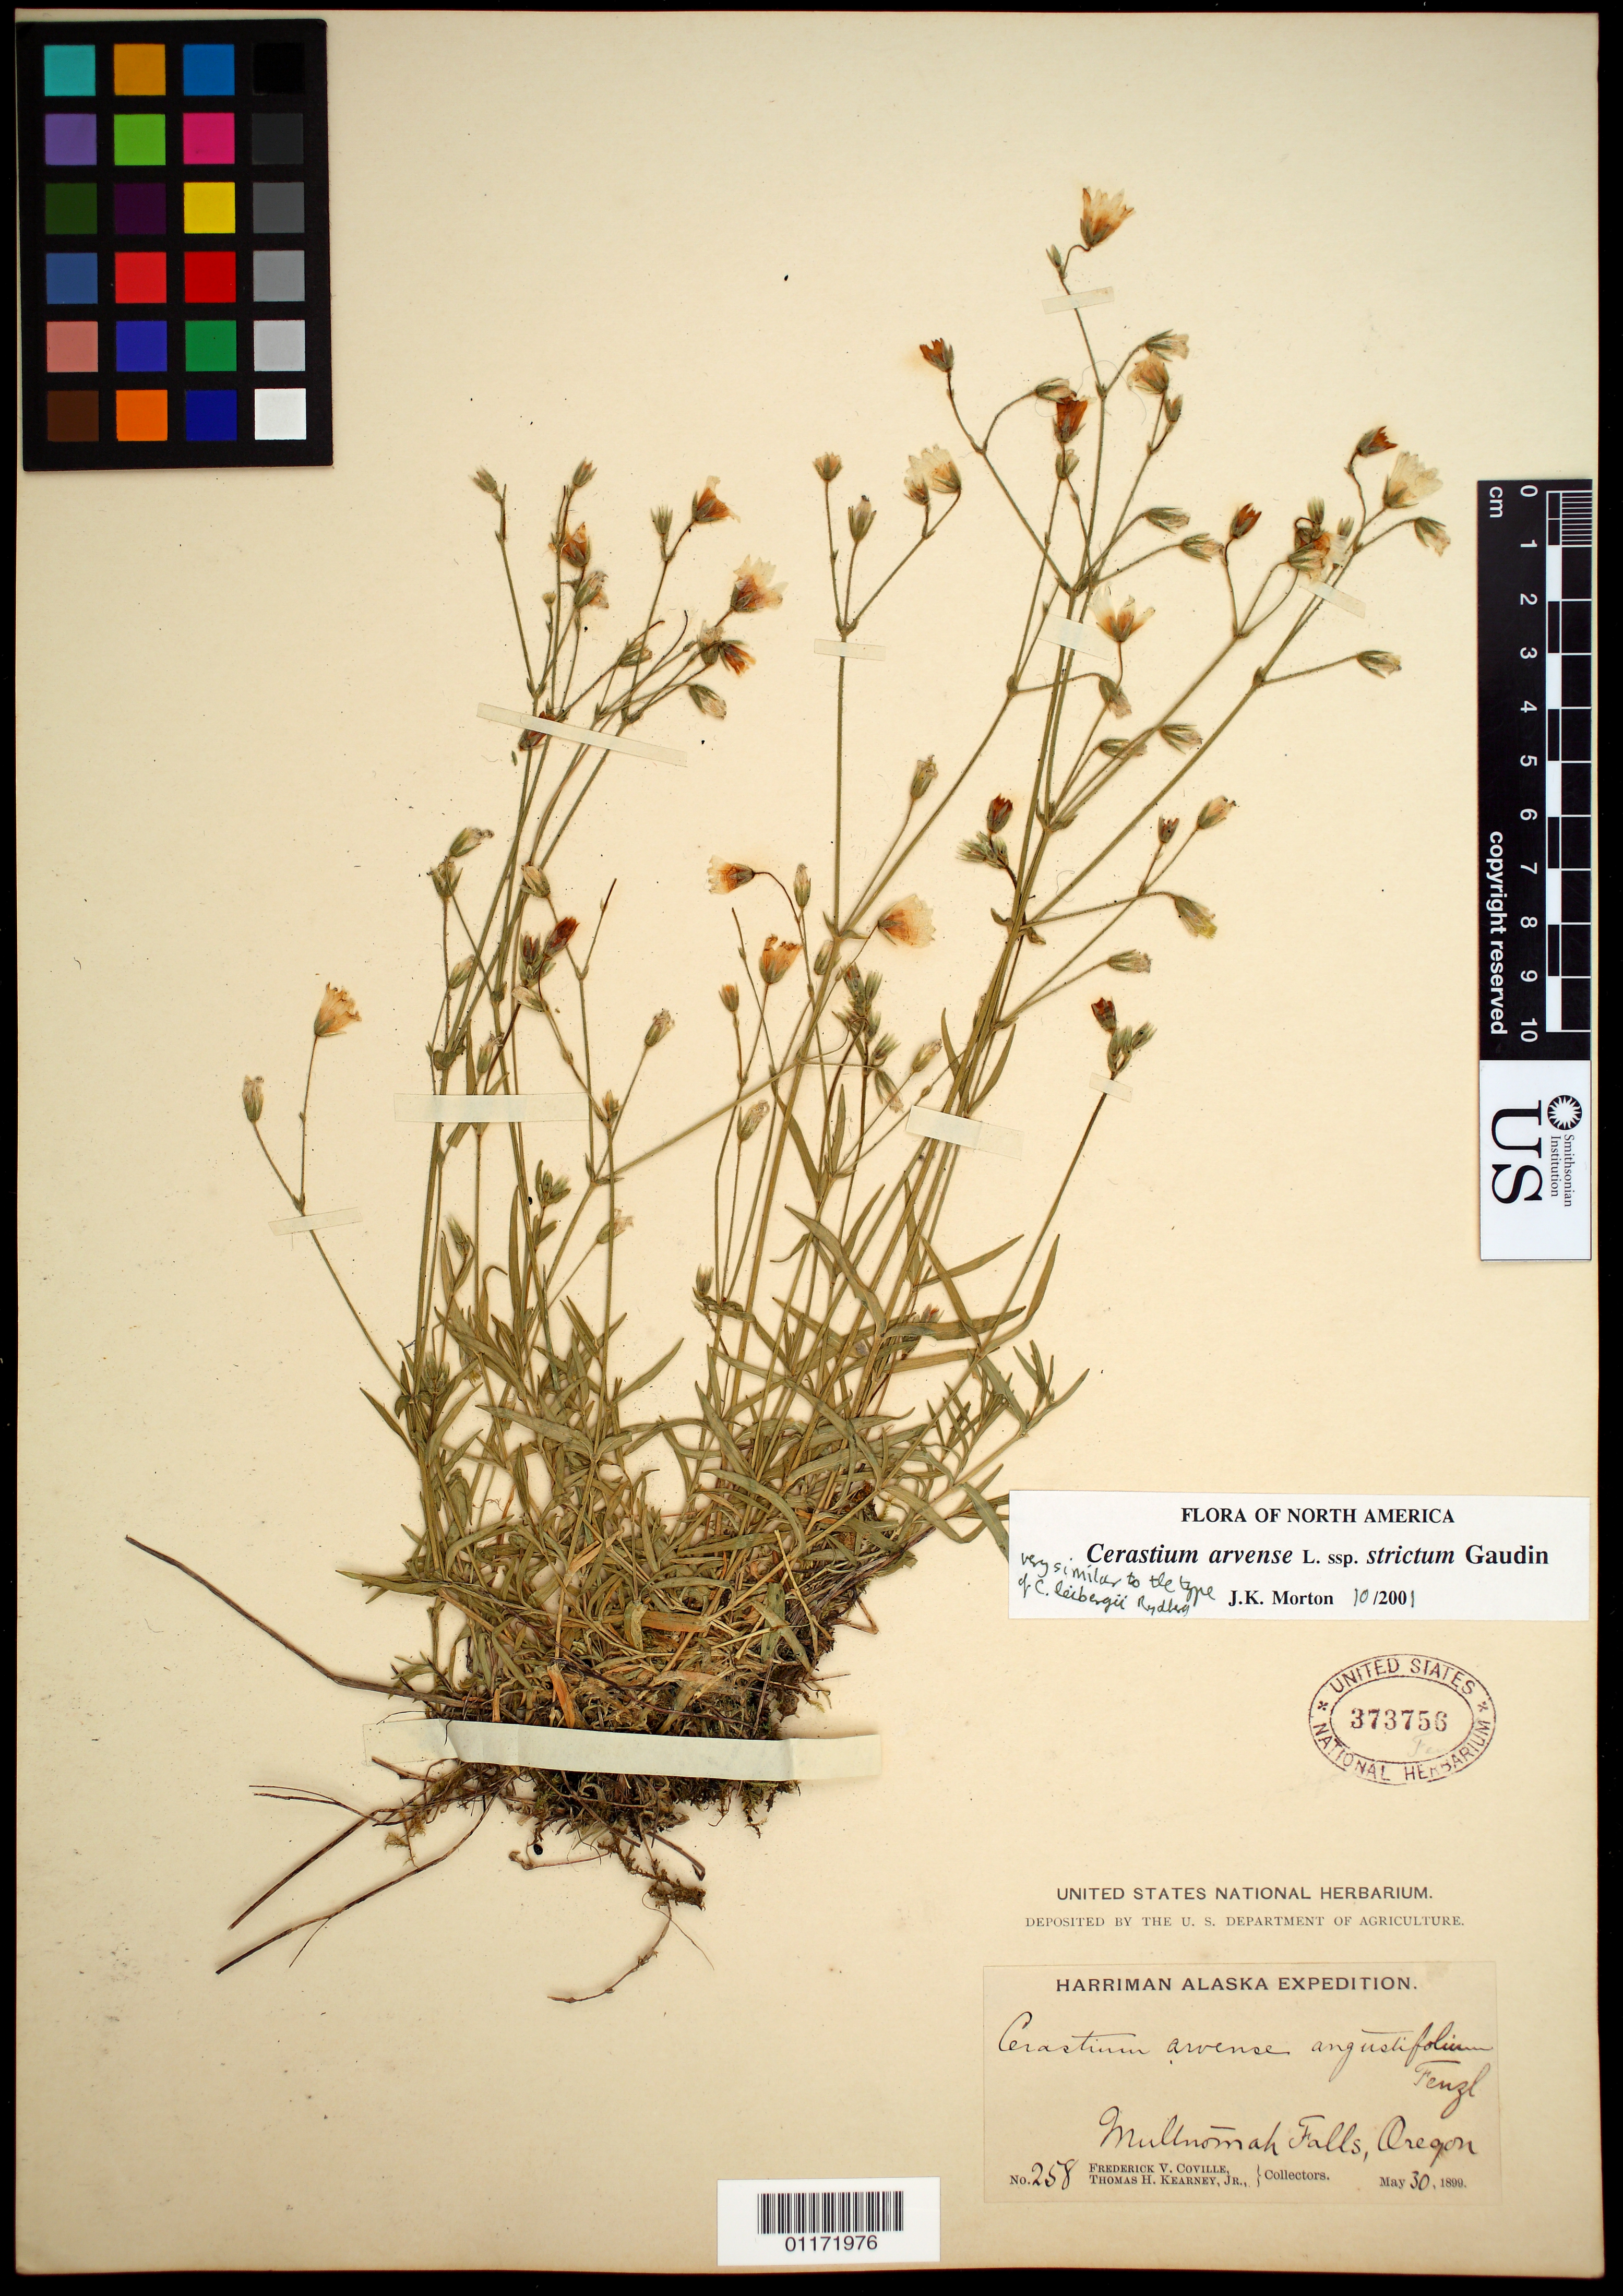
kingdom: Plantae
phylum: Tracheophyta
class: Magnoliopsida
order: Caryophyllales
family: Caryophyllaceae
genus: Cerastium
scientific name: Cerastium arvense subsp. strictum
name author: (L.) Ugborogho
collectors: F. V. Coville & T. H. Kearney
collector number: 258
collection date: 1899-05-30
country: United States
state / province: Oregon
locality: Multonamah Falls.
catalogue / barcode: US 373756